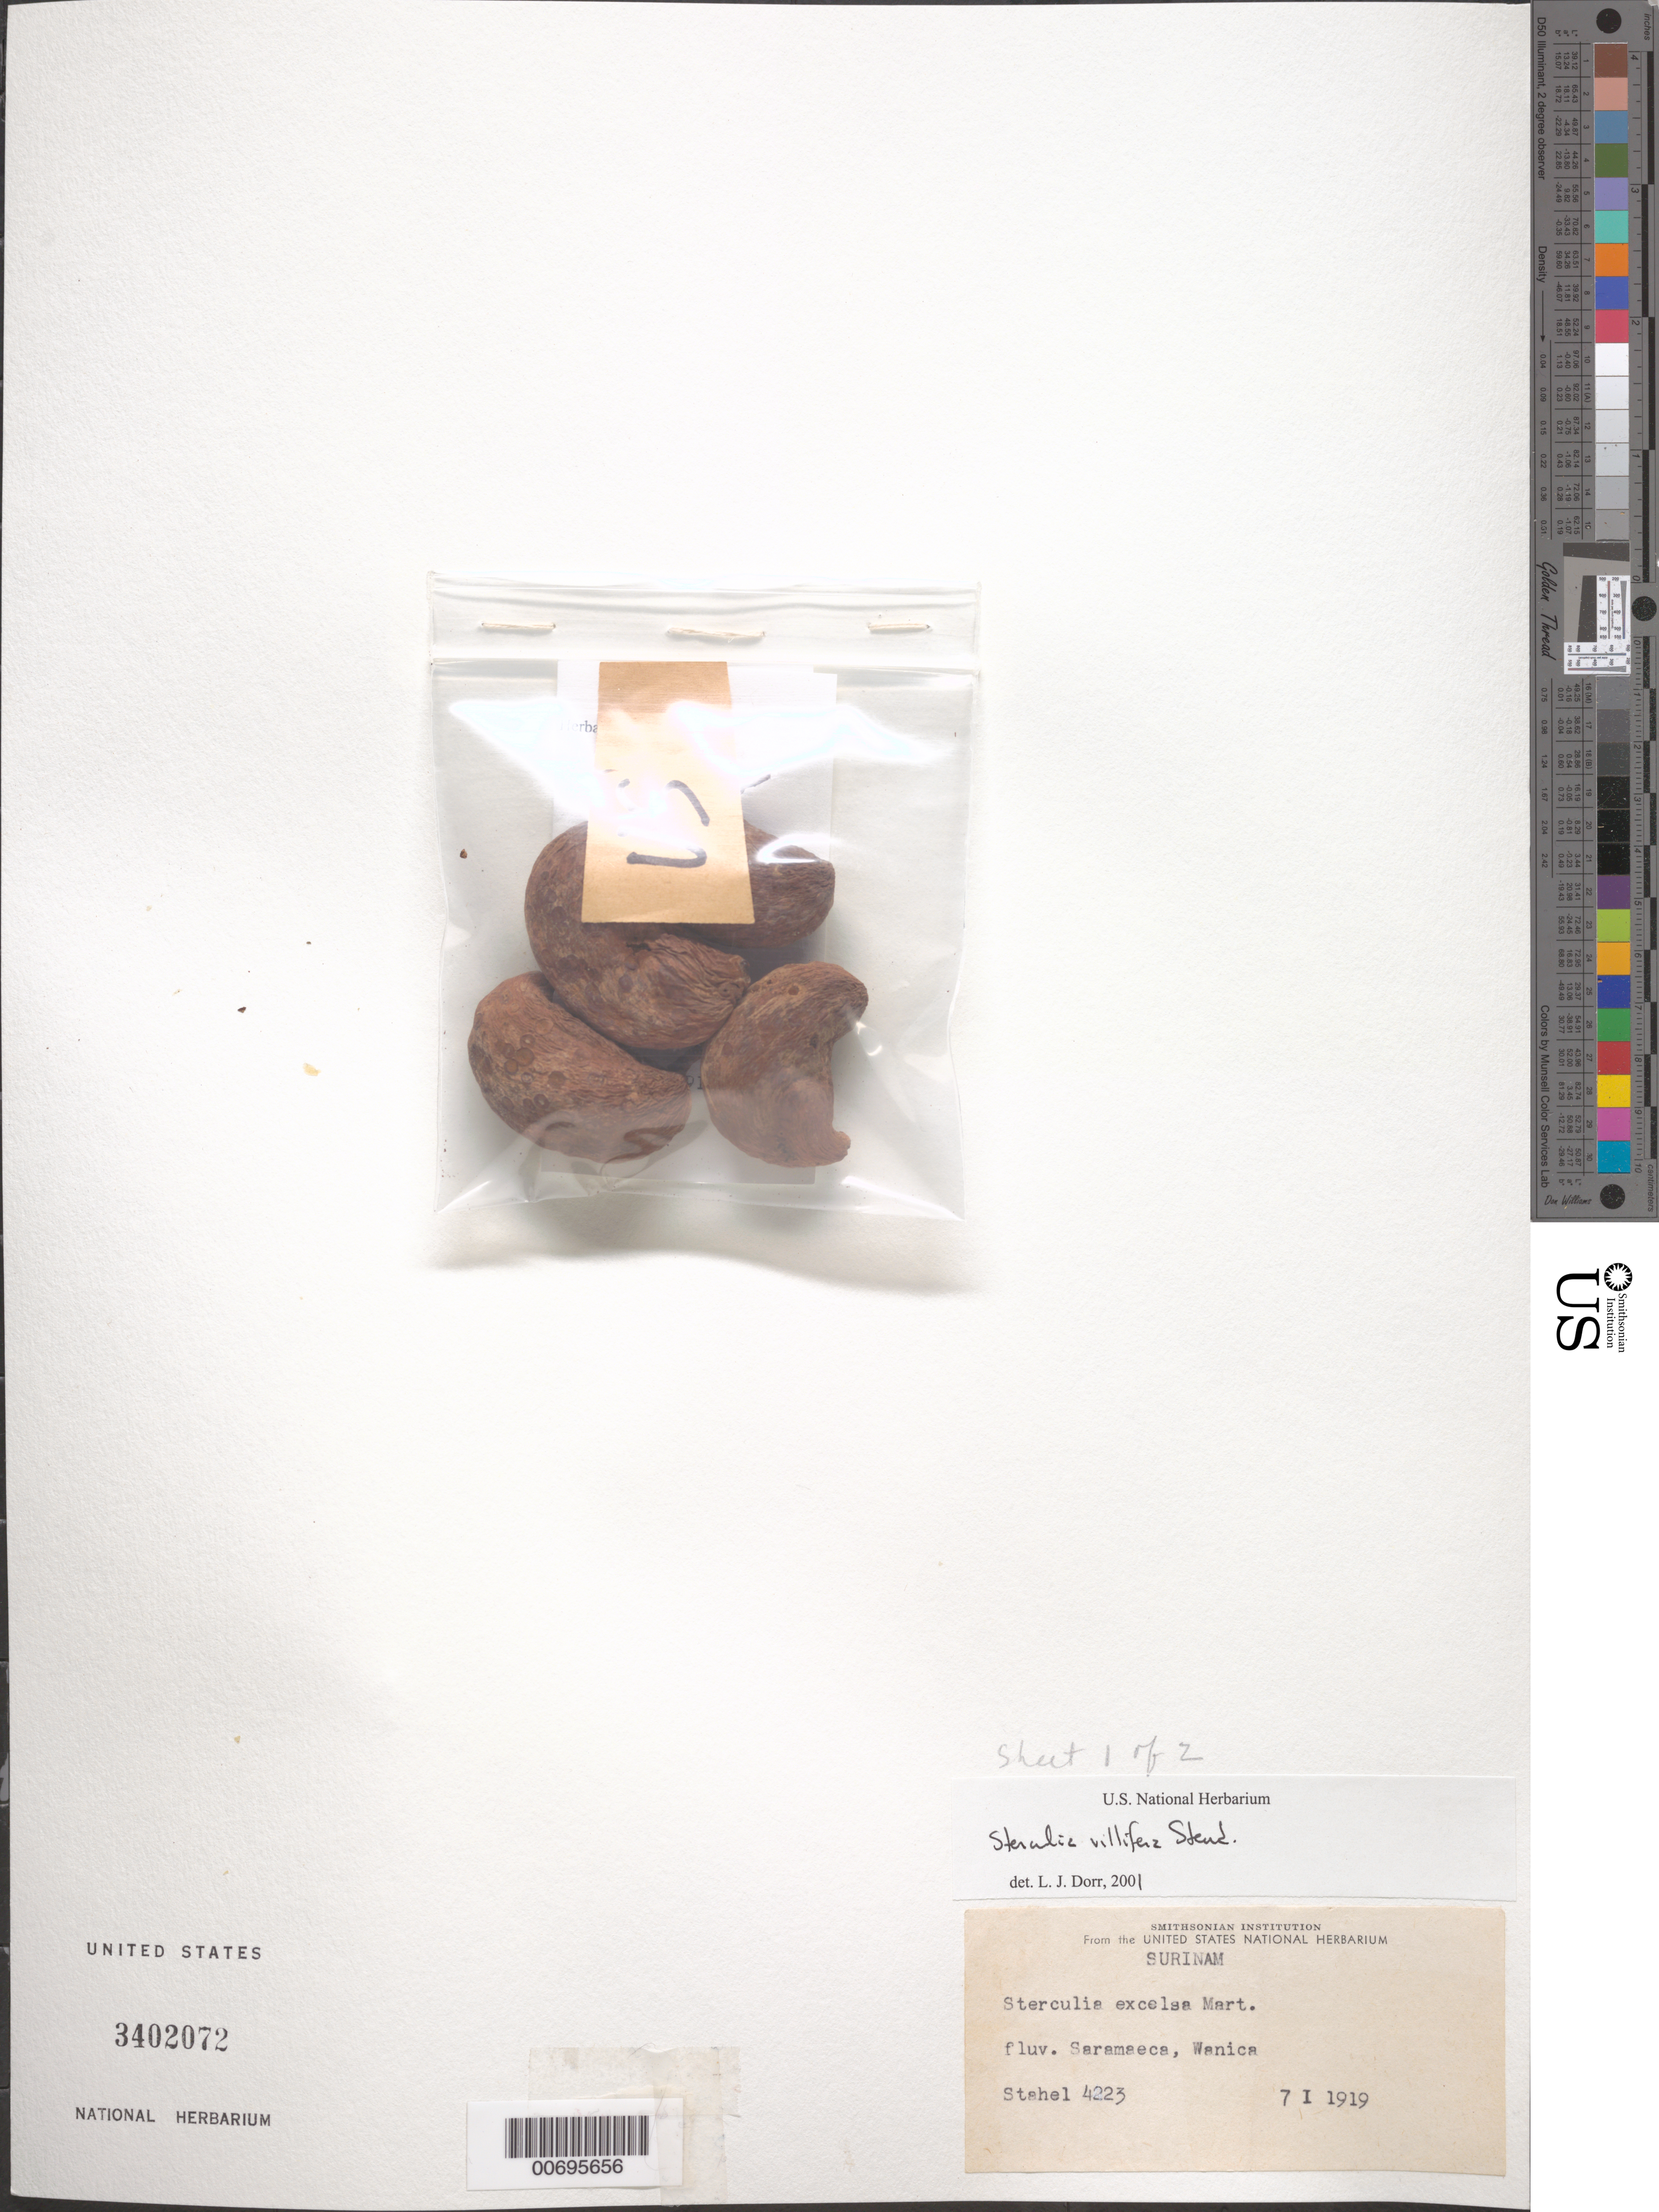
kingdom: Plantae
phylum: Tracheophyta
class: Magnoliopsida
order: Malvales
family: Malvaceae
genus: Sterculia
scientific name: Sterculia villifera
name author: Steud.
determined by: Dorr, L. J., (BOT), Smithsonian Institution - National Museum of Natural History (UNITED STATES)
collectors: G. Stahel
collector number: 4223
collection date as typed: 7-Jan-19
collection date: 1919-01-07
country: Suriname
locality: Saramacca, Wanica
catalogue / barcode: US 3402072